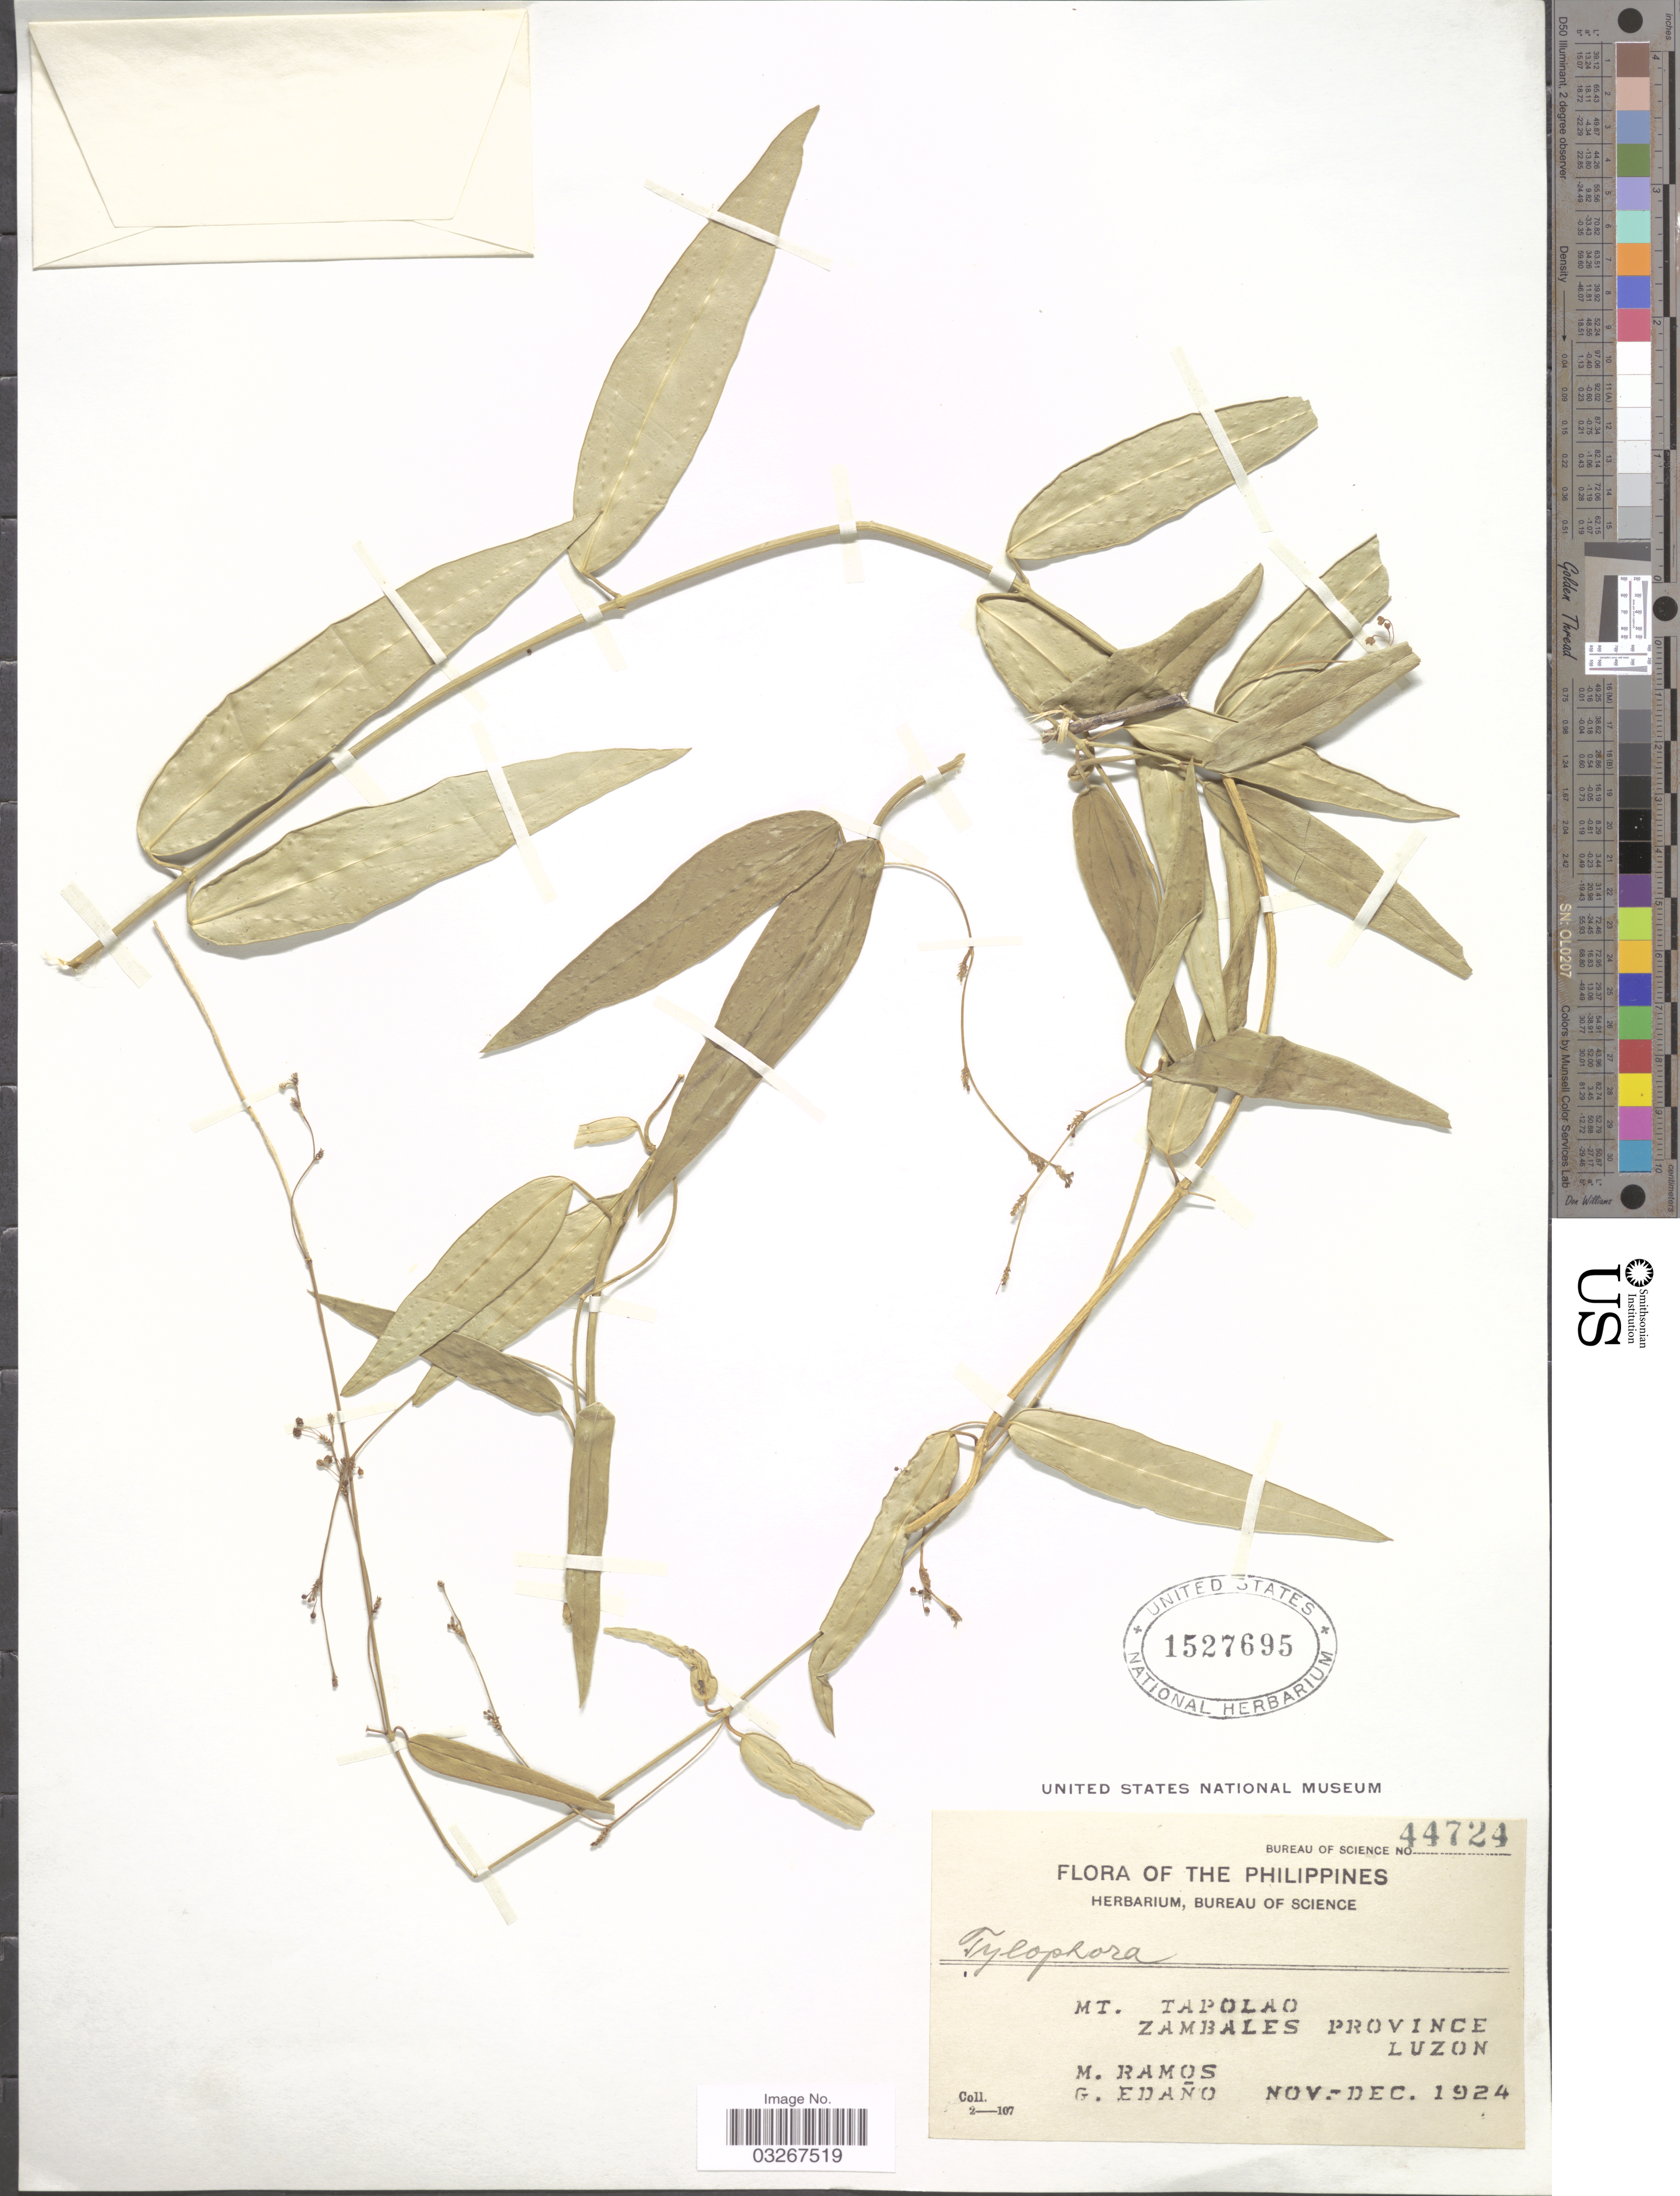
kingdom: Plantae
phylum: Tracheophyta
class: Magnoliopsida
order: Gentianales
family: Apocynaceae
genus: Tylophora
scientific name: Tylophora sp.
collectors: M. Ramos & G. Edaño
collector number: Bureau of Science44724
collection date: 1924-11/1924-12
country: Philippines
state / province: Central Luzon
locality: Mt. Tapoloa, Zambales Province, Luzon.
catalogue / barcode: US 1527695